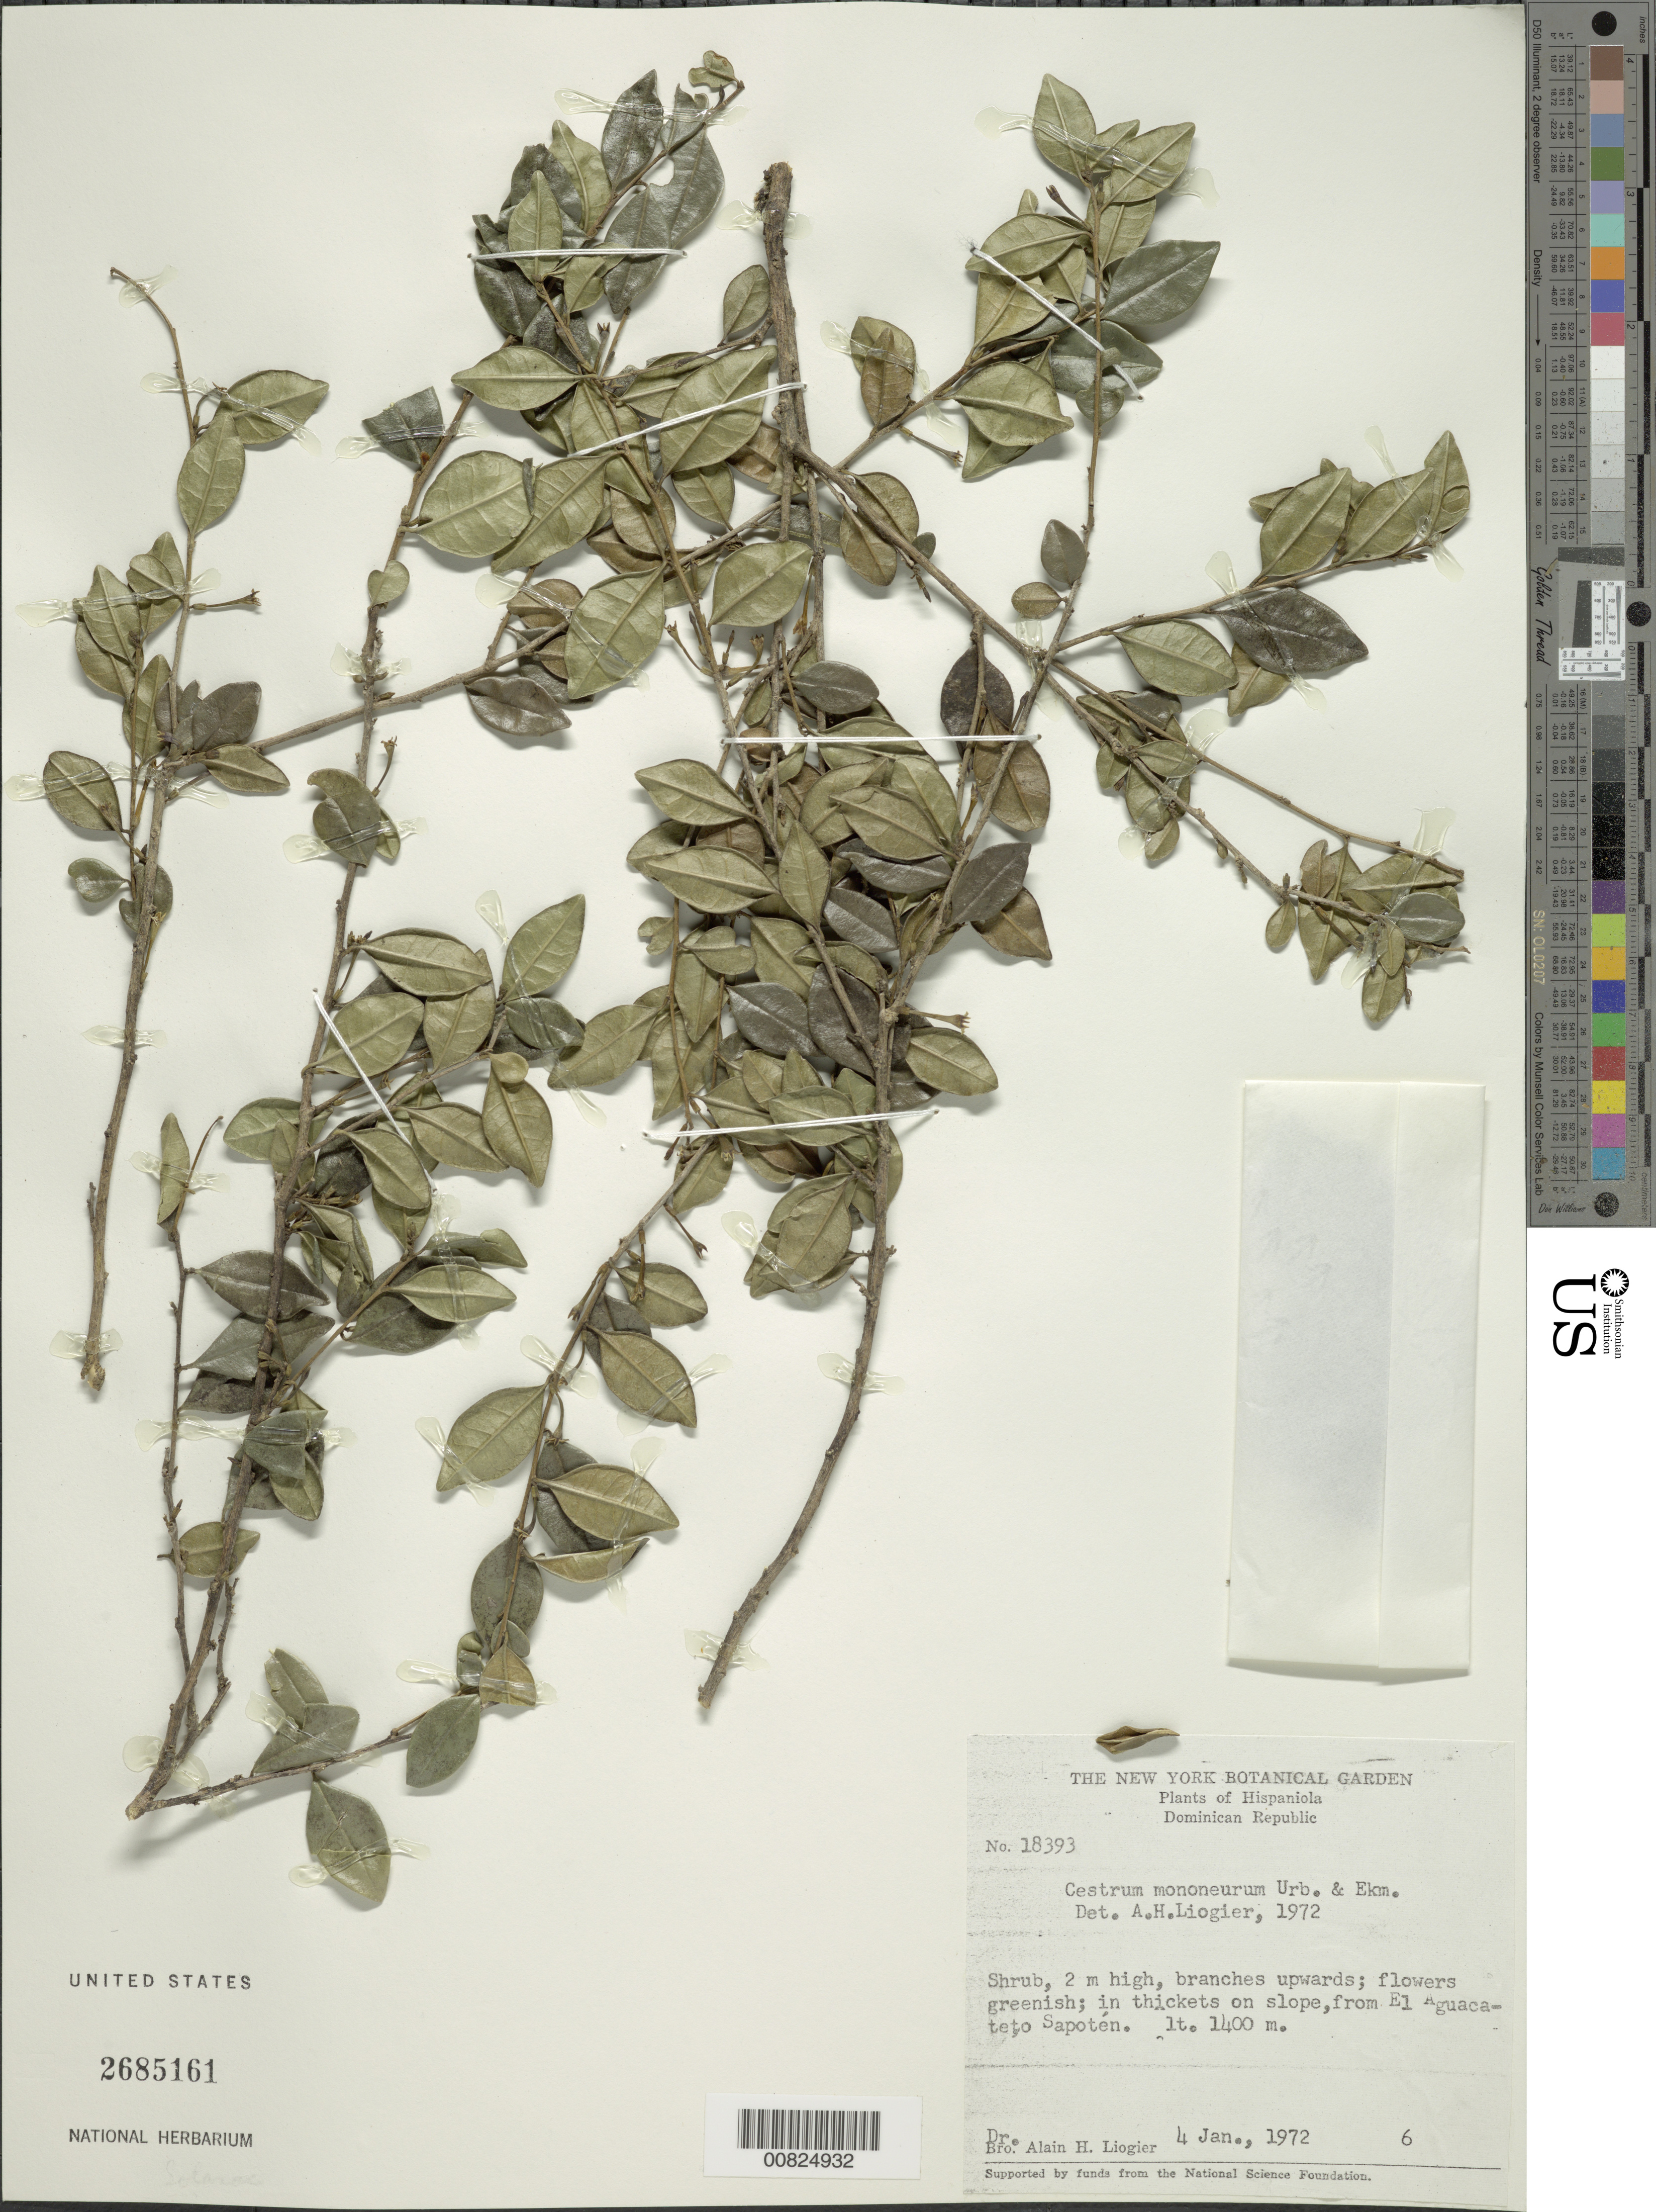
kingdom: Plantae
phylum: Tracheophyta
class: Magnoliopsida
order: Solanales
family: Solanaceae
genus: Cestrum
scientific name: Cestrum mononeurum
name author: Urb. & Ekman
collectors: A. H. Liogier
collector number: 18393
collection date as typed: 04 Jan 1972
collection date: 1972-01-04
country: Dominican Republic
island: Hispaniola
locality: From El Aguacate to Sapotén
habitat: In thickets on slope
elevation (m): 1400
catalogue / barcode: US 2685161